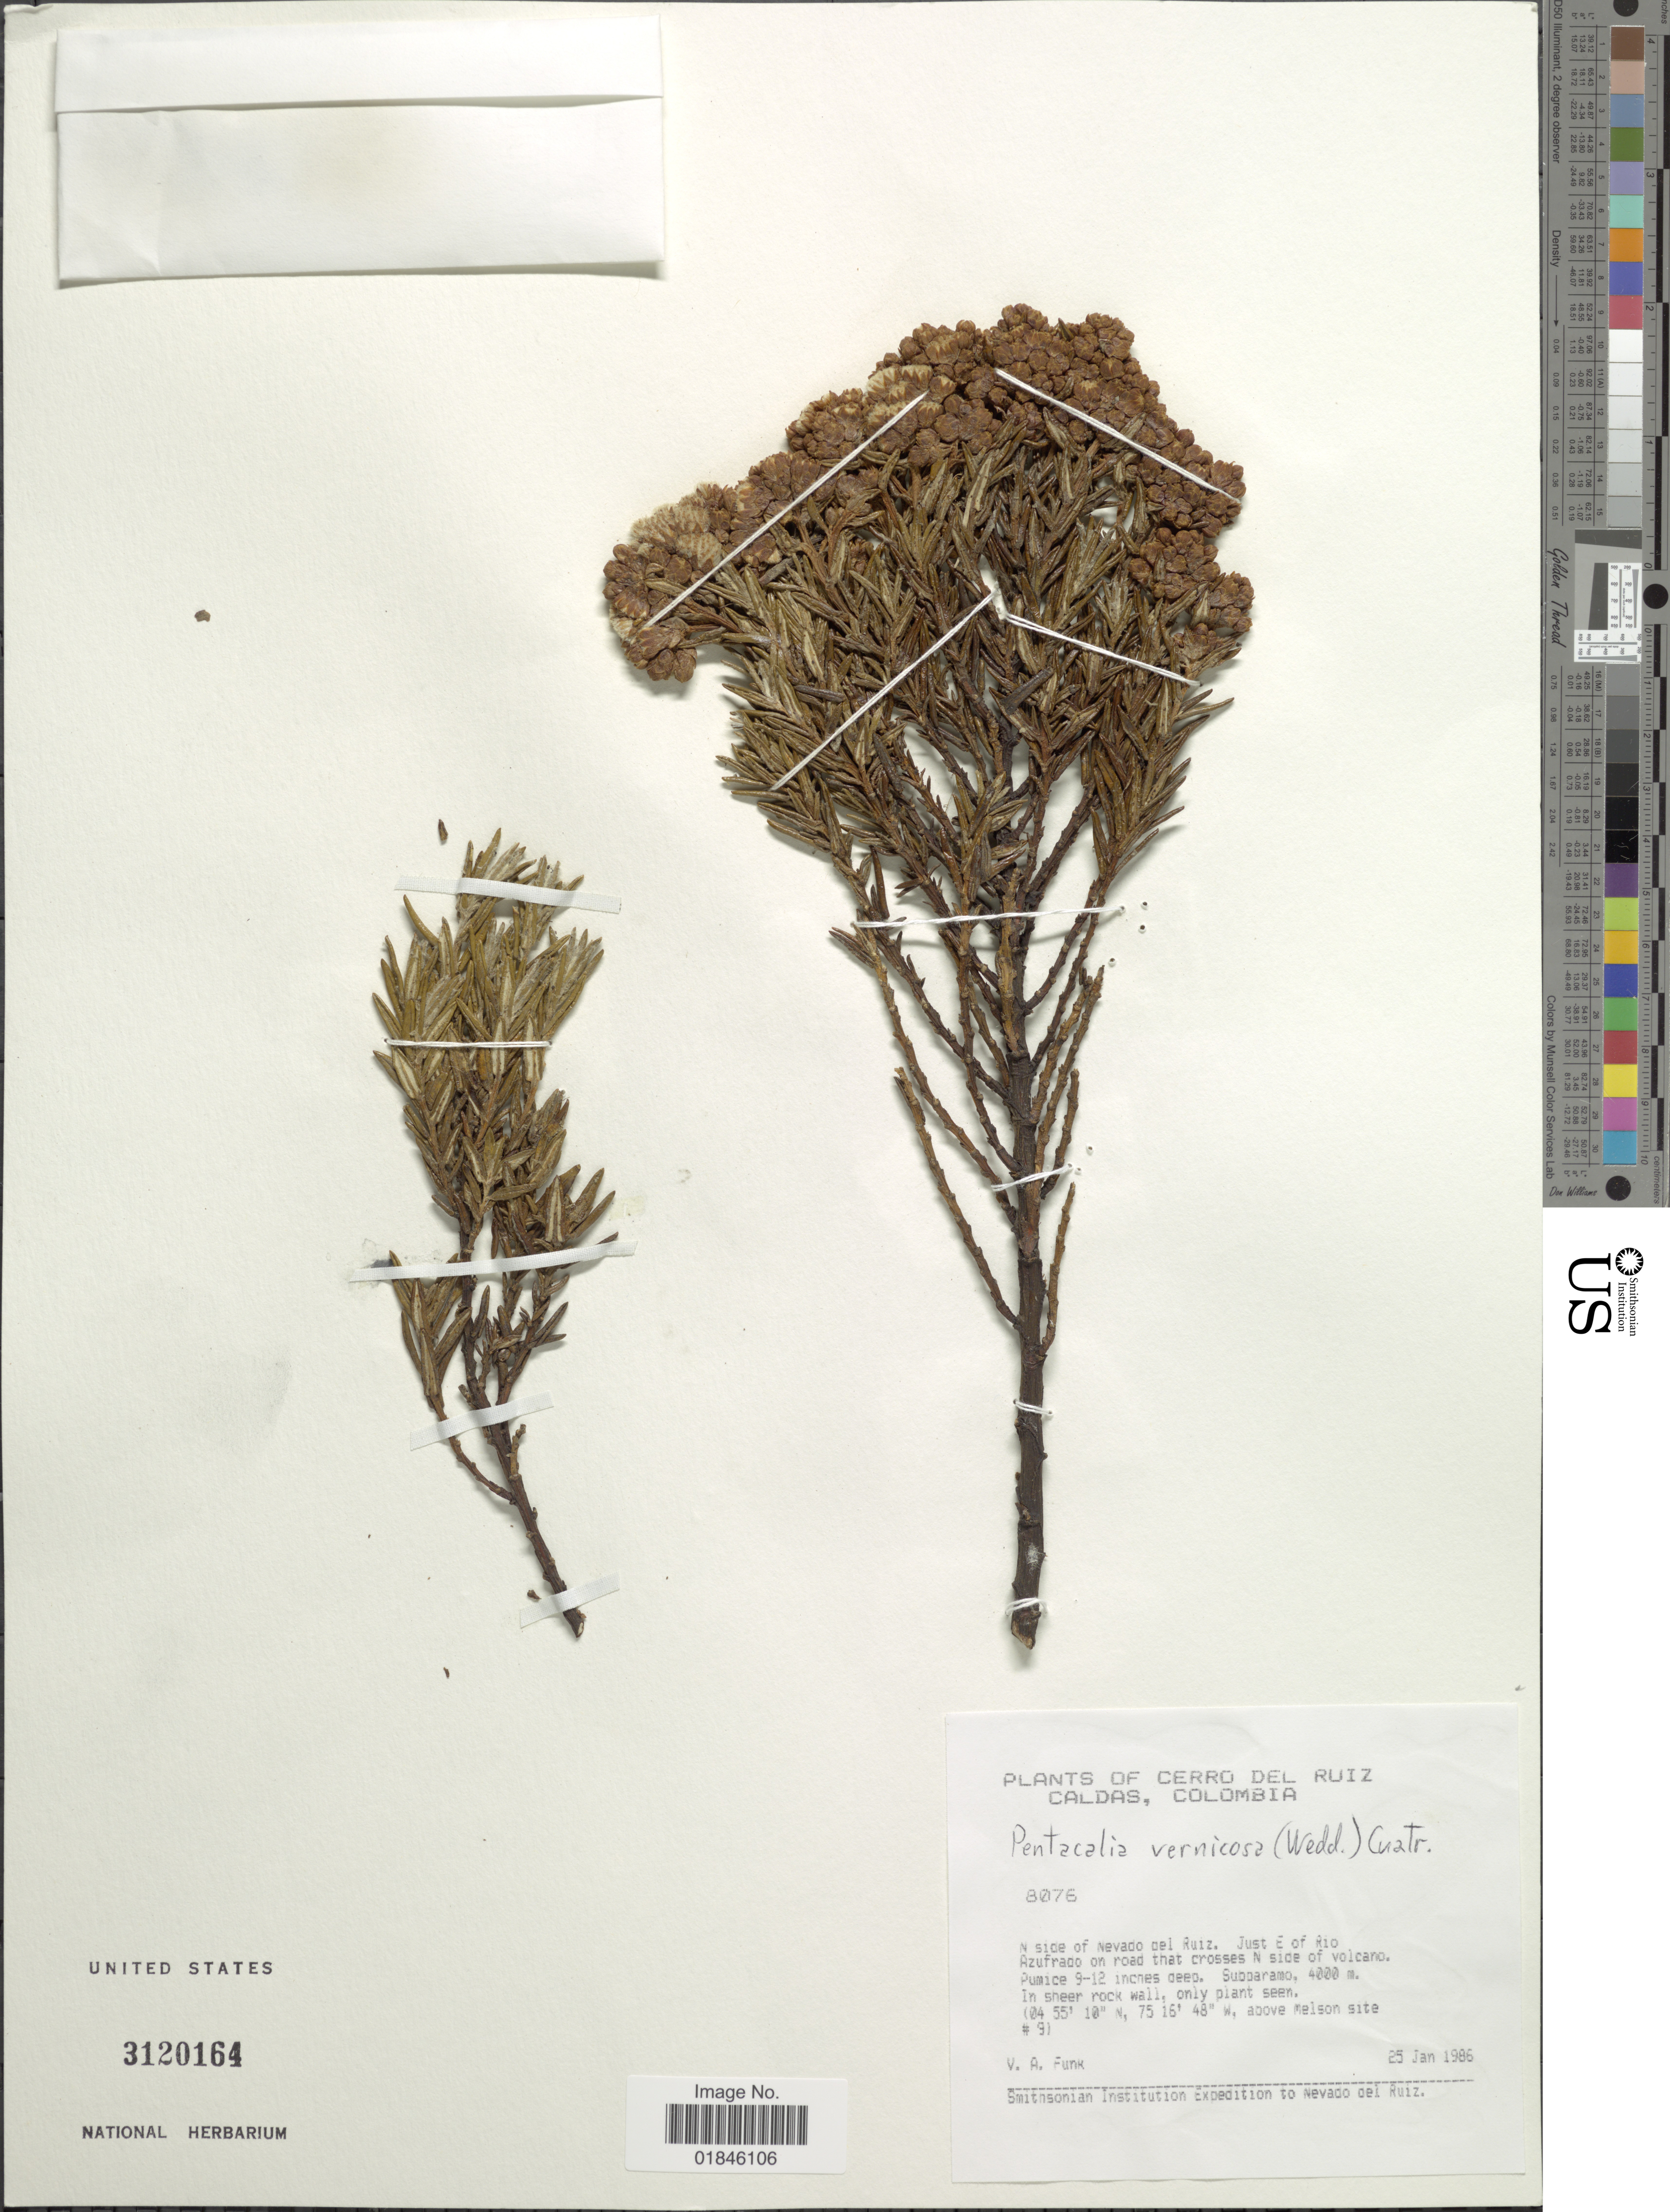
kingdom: Plantae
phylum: Tracheophyta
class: Magnoliopsida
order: Asterales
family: Asteraceae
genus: Pentacalia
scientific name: Pentacalia vernicosa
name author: (Sch. Bip. ex Wedd.) Cuatrec.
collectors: V. Funk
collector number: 8076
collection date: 1986-01-25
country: Colombia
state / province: Caldas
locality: Cerro del Ruiz. Caldas, Colombia. N side of Nevado del Ruiz, Just E of Rio Azufrado on road that crosses N side of volcano.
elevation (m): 4000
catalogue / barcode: US 3120164